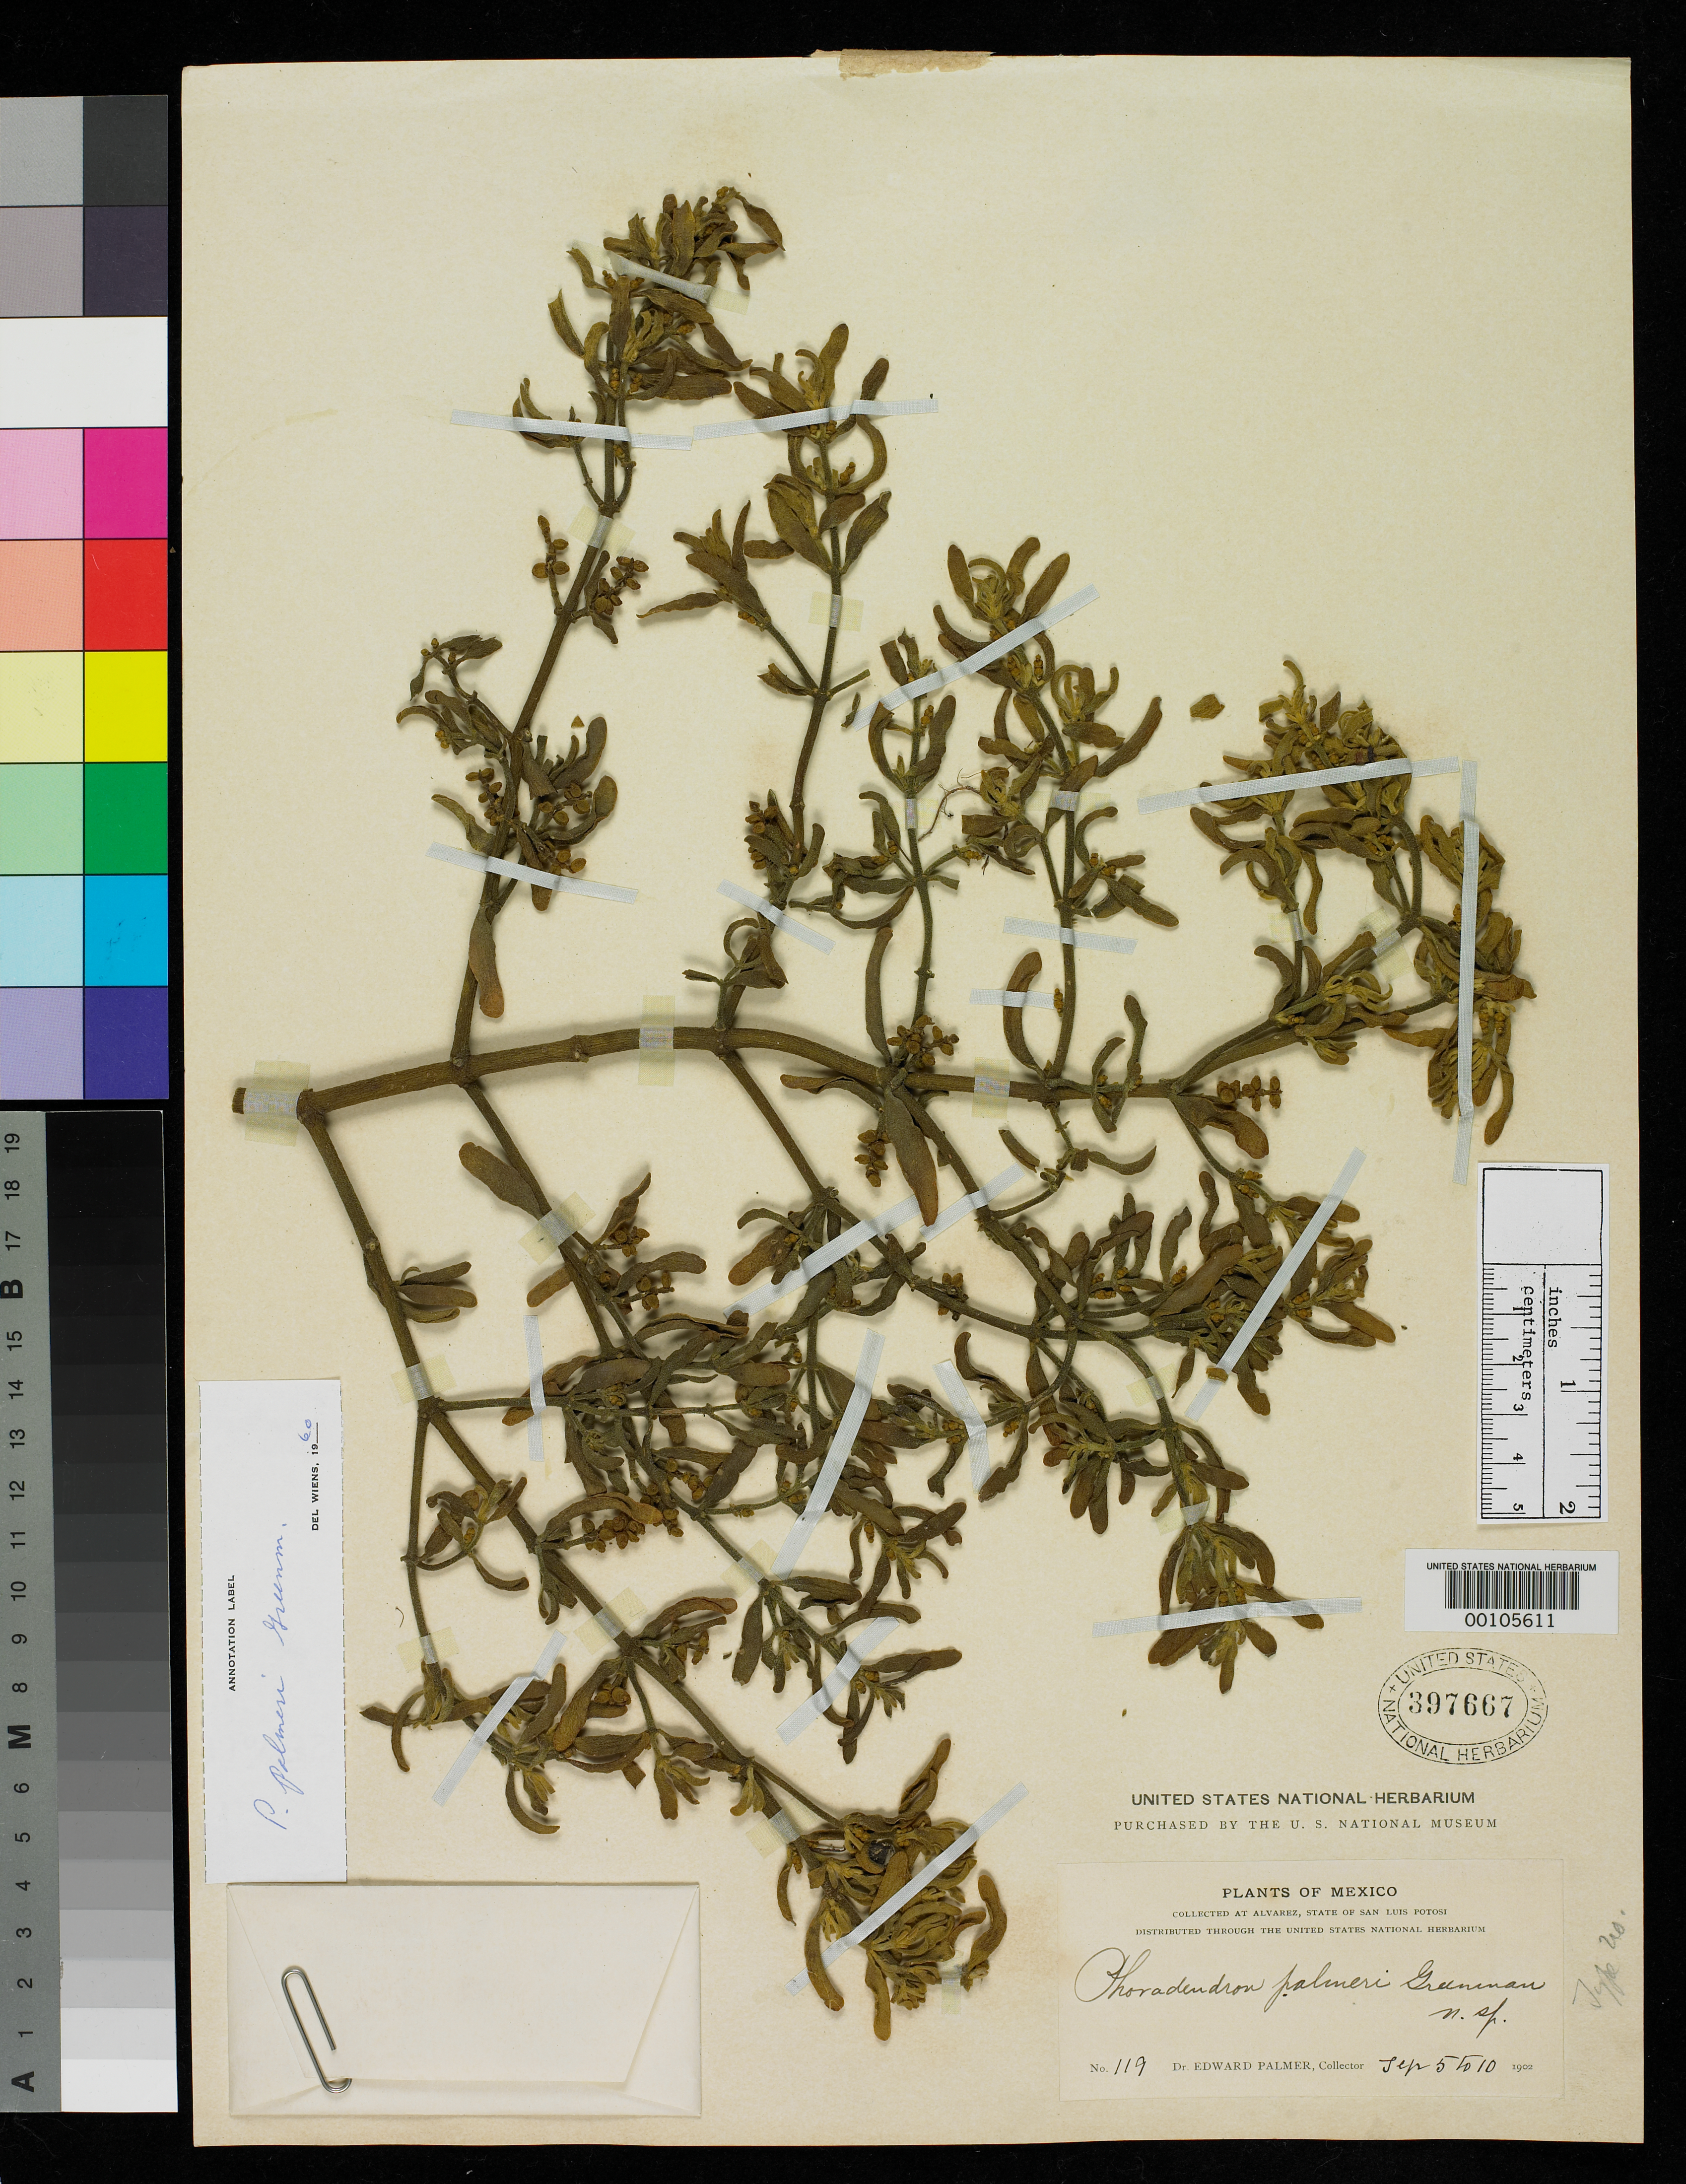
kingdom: Plantae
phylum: Tracheophyta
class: Magnoliopsida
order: Santalales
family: Viscaceae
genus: Phoradendron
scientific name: Phoradendron palmeri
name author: Greenm.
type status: Type Collection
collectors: E. Palmer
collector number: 119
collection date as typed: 05 Sep 1902 to 10 Sep 1902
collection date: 1902-09-05/1902-09-10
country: Mexico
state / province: San Luis Potosi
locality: Alvarez.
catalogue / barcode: US 397667